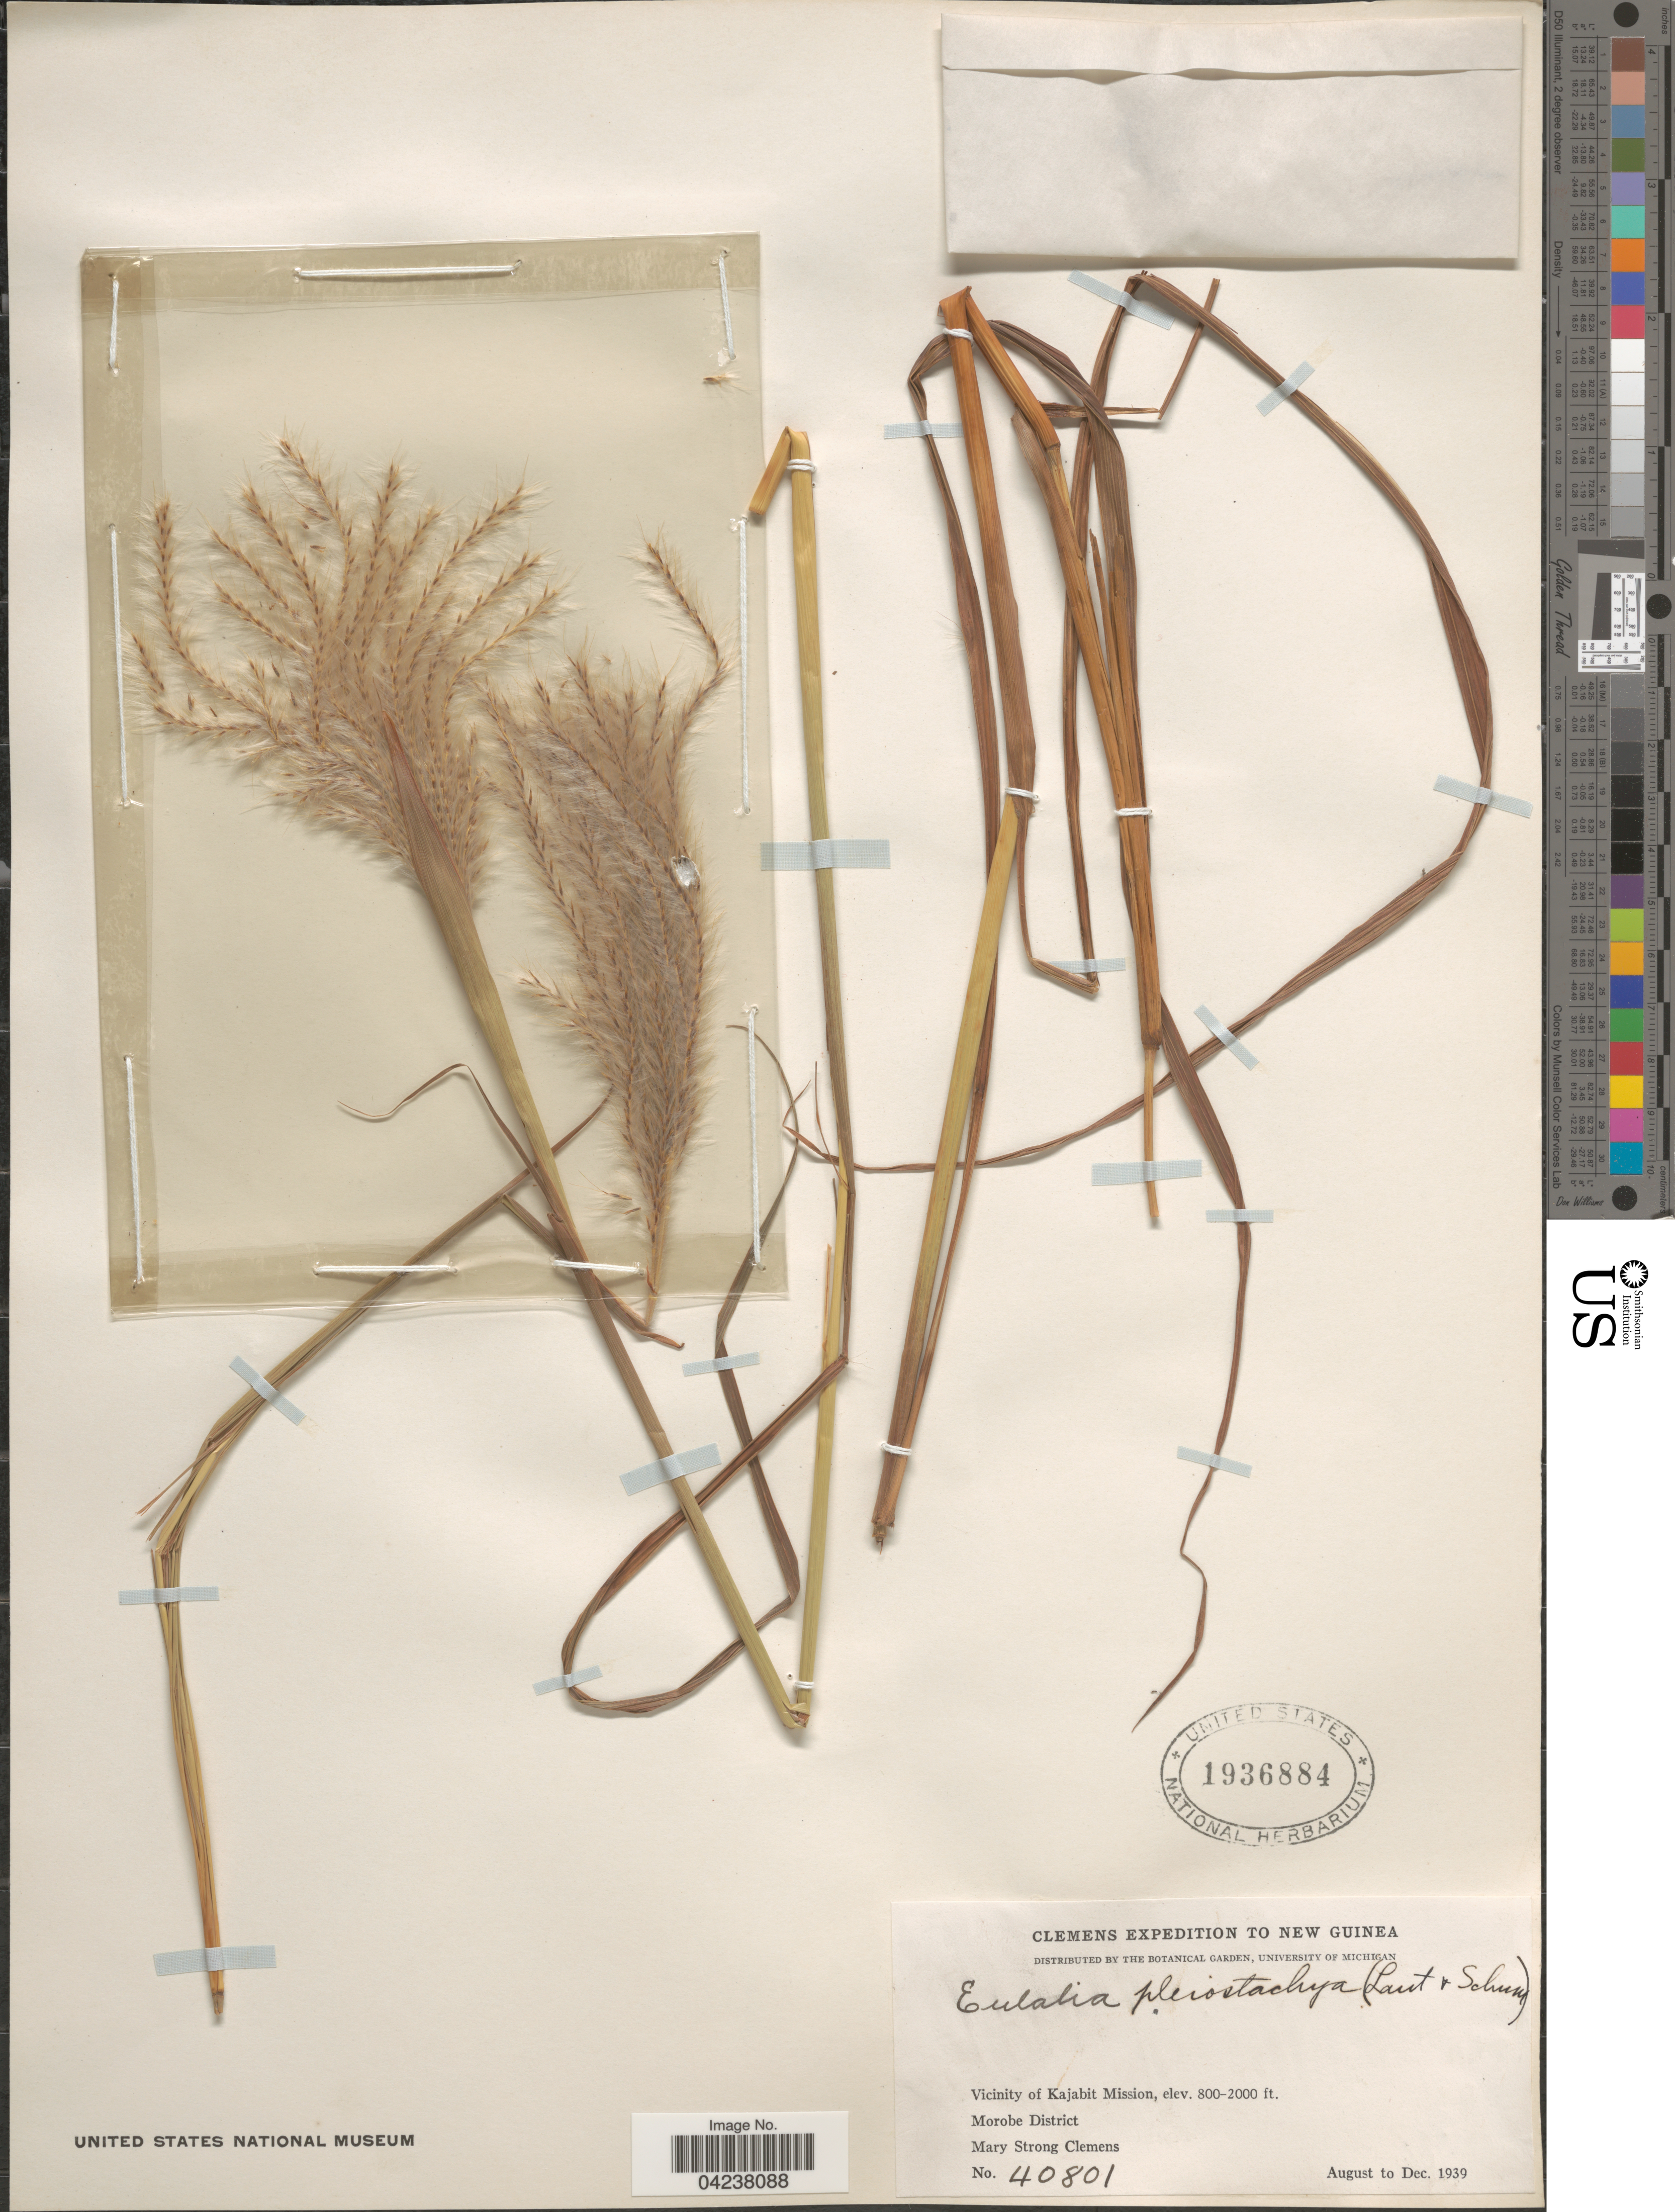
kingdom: Plantae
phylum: Tracheophyta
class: Liliopsida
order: Poales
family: Poaceae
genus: Microstegium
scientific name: Microstegium spectabile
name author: (Trin.) A. Camus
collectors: M. S. Clemens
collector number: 40801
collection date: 1939-08/1939-12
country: Papua New Guinea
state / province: Morobe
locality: Clemens Expedition to New Guinea. Vicinity of Kajabit Mission. Morobe District.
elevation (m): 244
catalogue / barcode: US 1936884